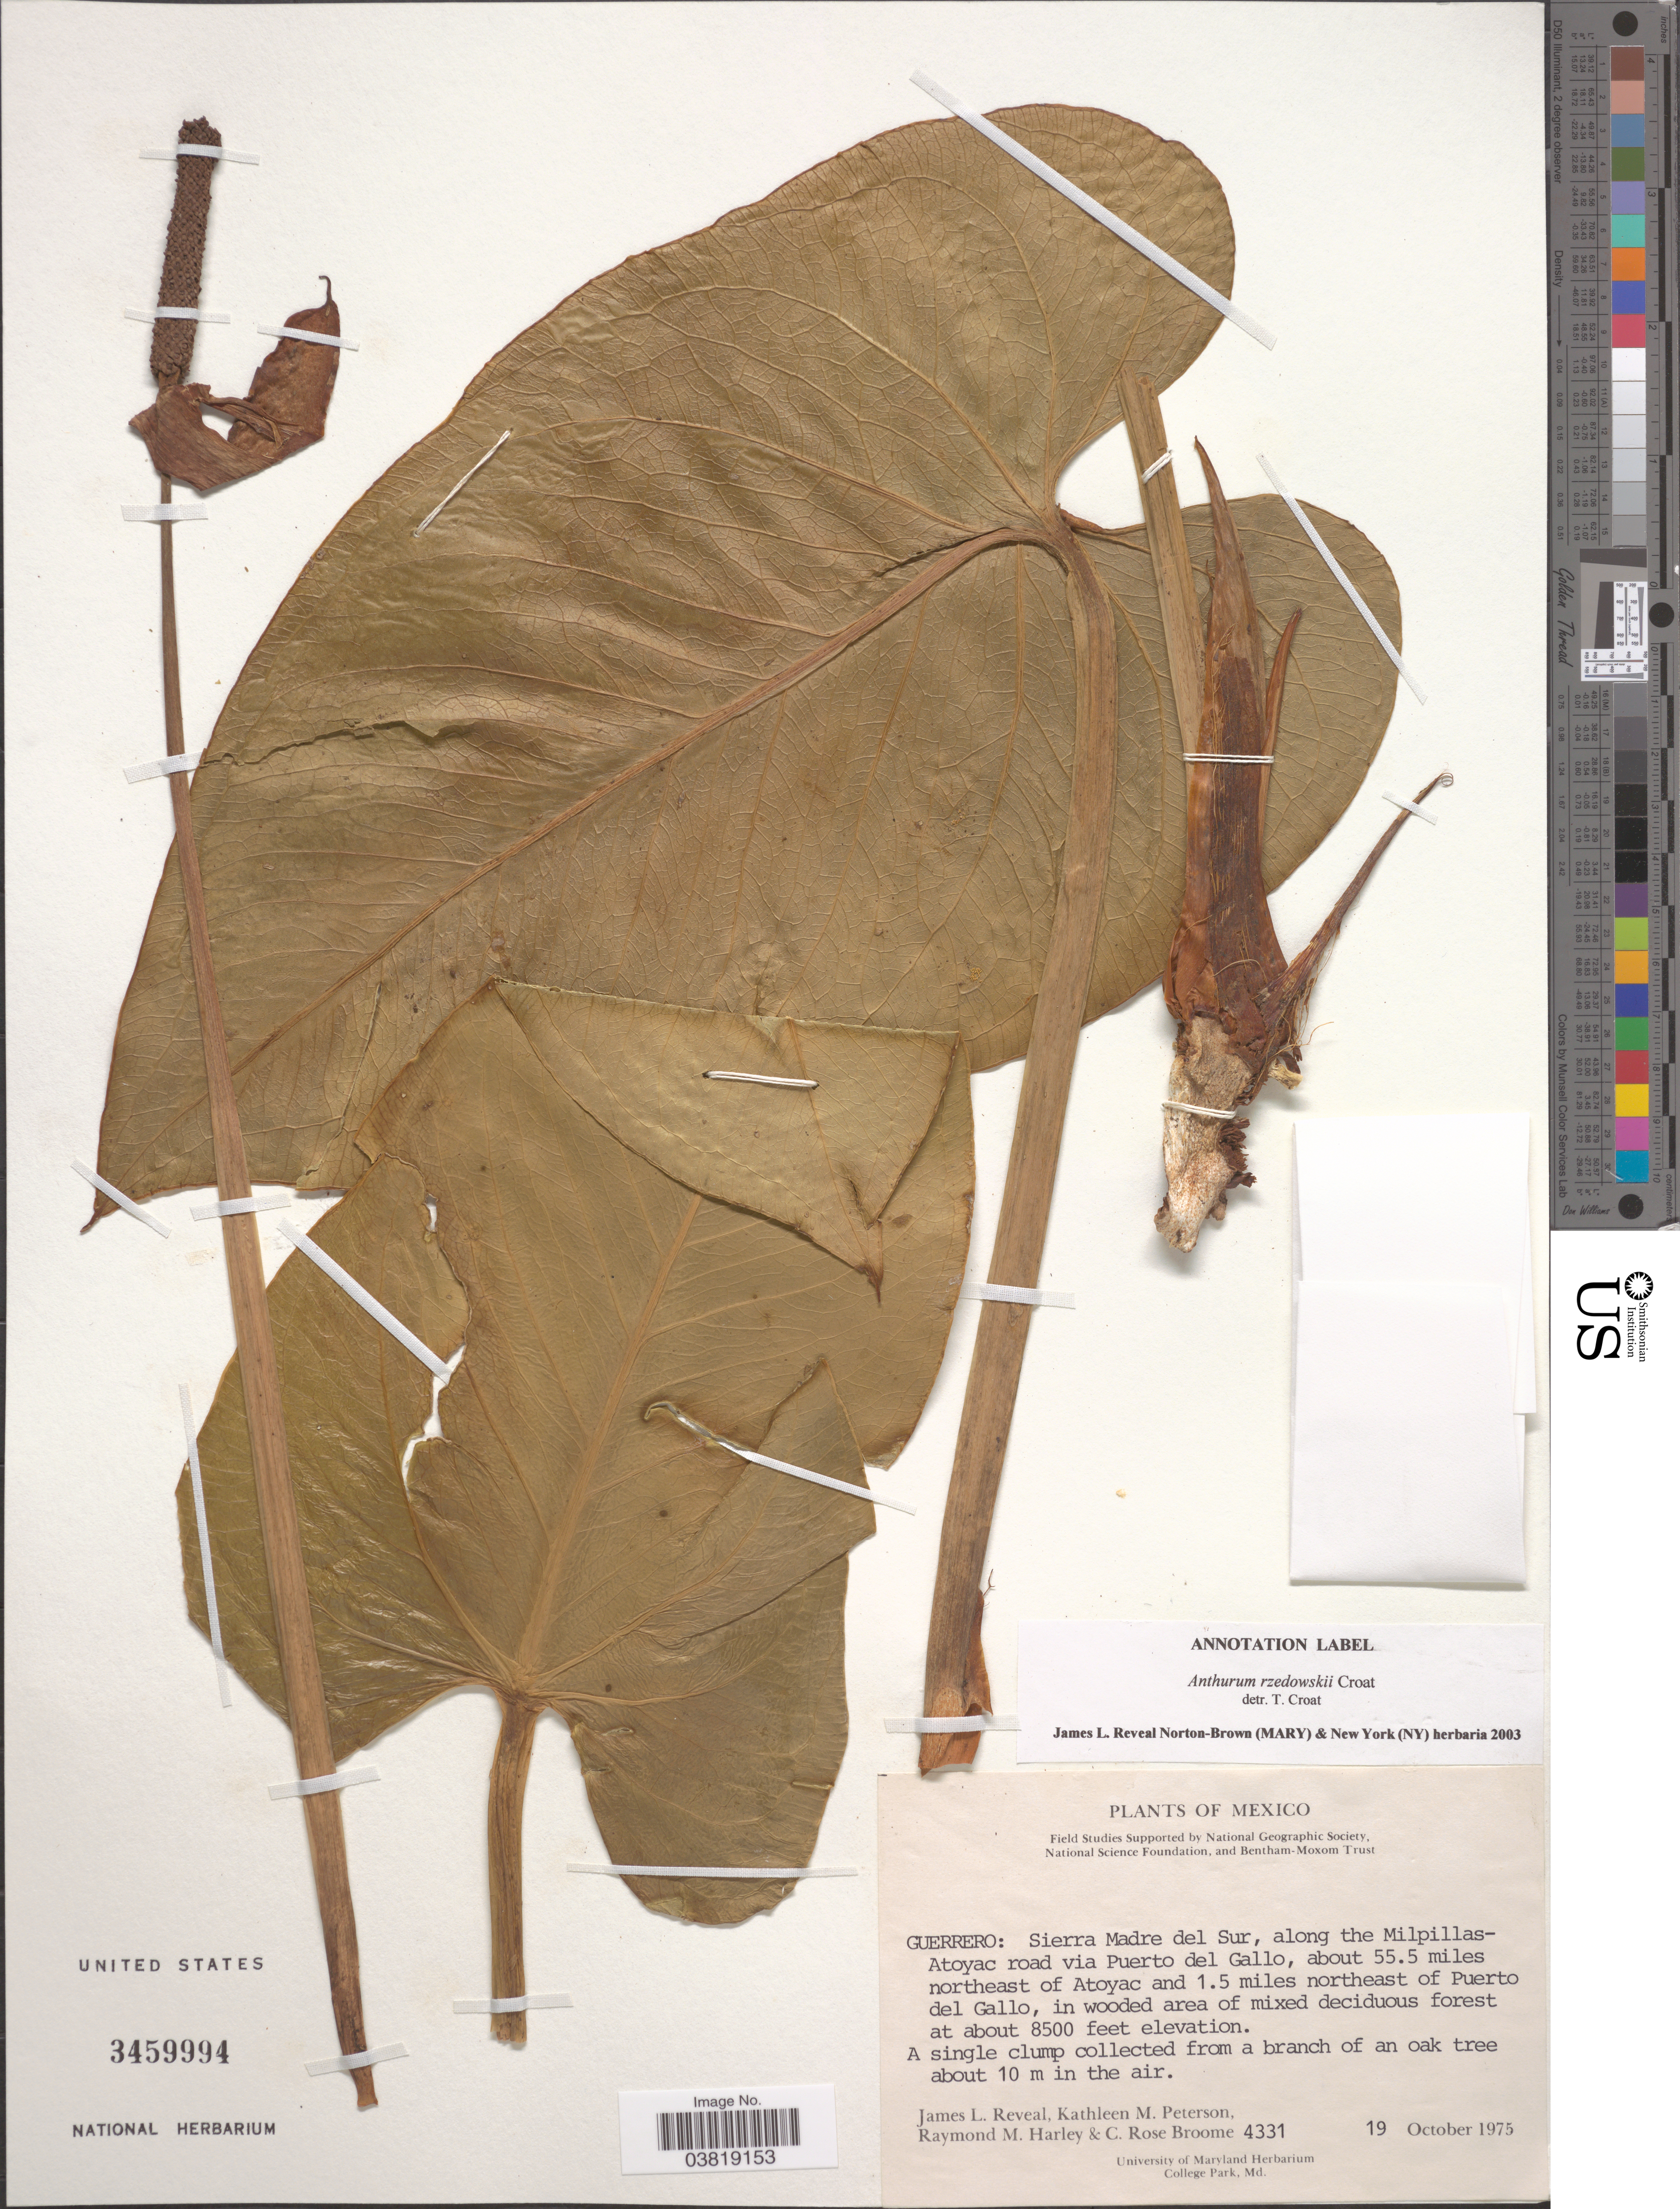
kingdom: Plantae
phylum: Tracheophyta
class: Liliopsida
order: Alismatales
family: Araceae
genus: Anthurium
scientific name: Anthurium rzedowskii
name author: Croat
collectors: J. L. Reveal, K. Peterson, R. M. Harley & C. R. Broome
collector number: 4331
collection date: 1975-10-19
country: Mexico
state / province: Guerrero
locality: Sierra Madre del Sur, along the Milpillas-Atoyac road via Puerto del Gallo, about 55.5 miles northeast of Atoyac and 1.5 mile northeast of Puerto del Gallo.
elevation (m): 2591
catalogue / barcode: US 3459994